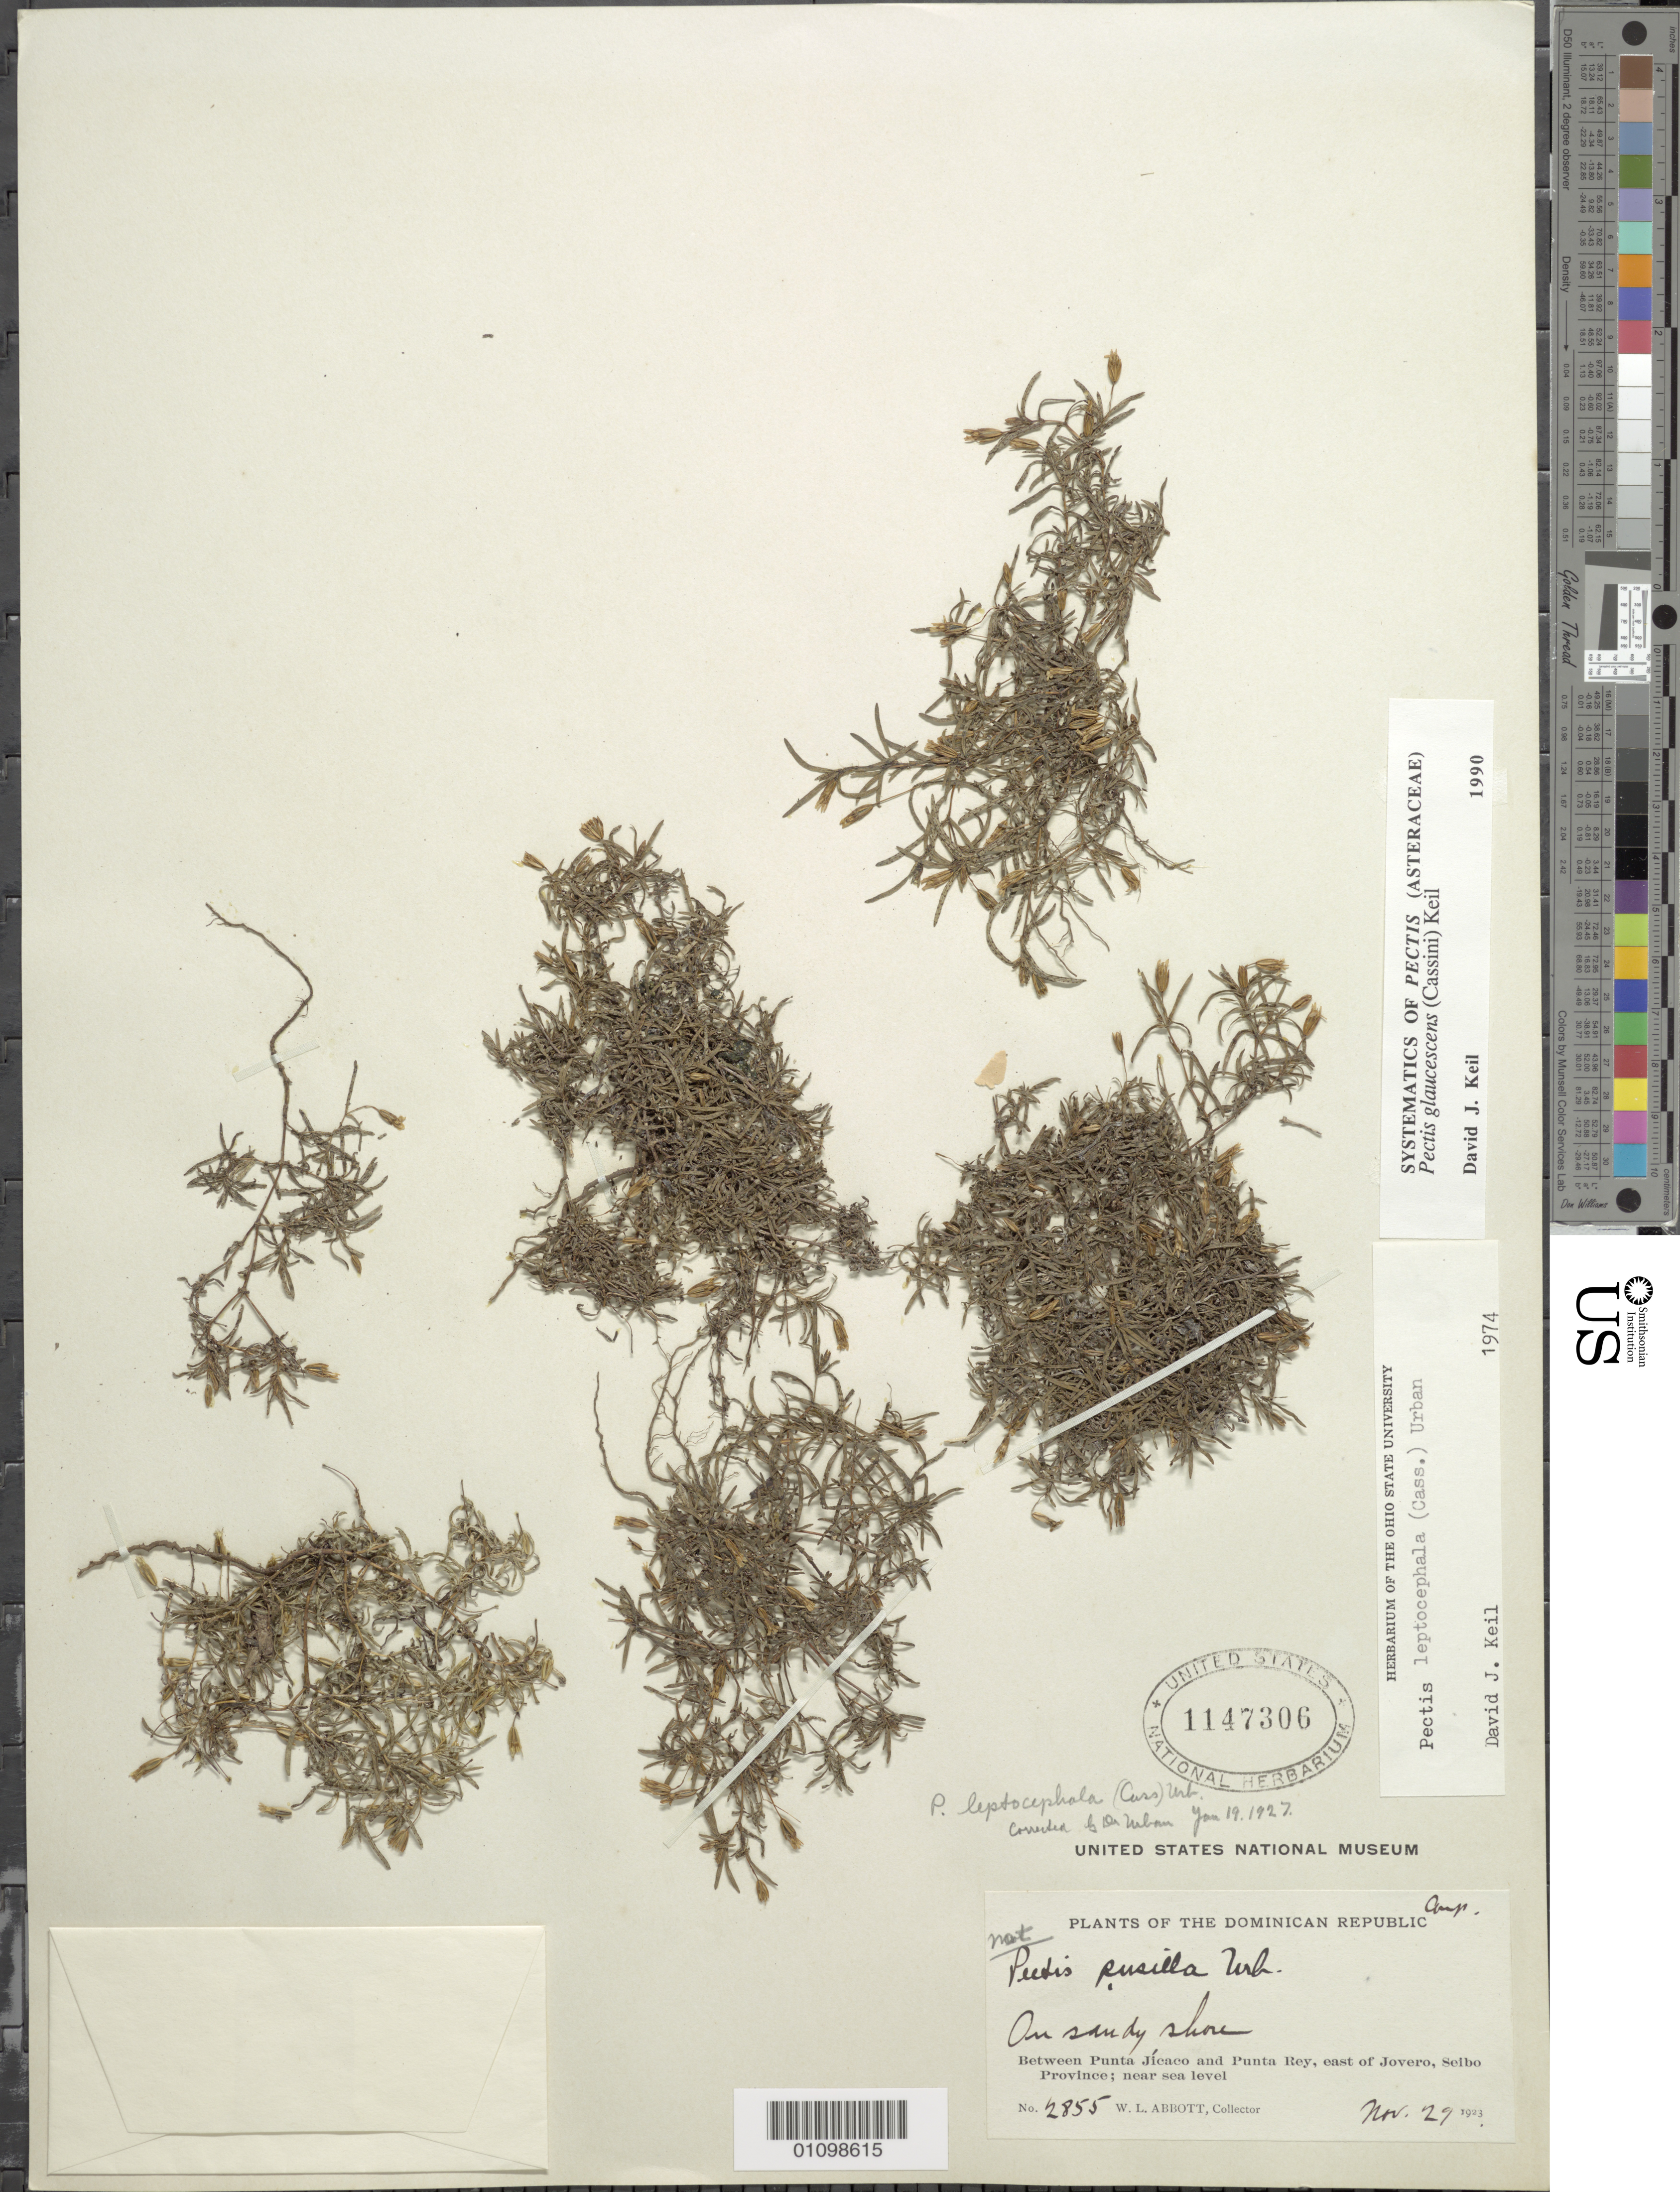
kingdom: Plantae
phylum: Tracheophyta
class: Magnoliopsida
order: Asterales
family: Asteraceae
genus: Pectis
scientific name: Pectis leptocephala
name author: (Cass.) Urb.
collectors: W. L. Abbott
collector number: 2855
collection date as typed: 29 Nov 1923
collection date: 1923-11-29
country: Dominican Republic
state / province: El Seibo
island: Hispaniola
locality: Between Punta Jicaco and Punta Rey, E. of Jovero, Seibo Province; near sea level. On sandy shore.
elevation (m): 0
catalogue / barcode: US 1147306